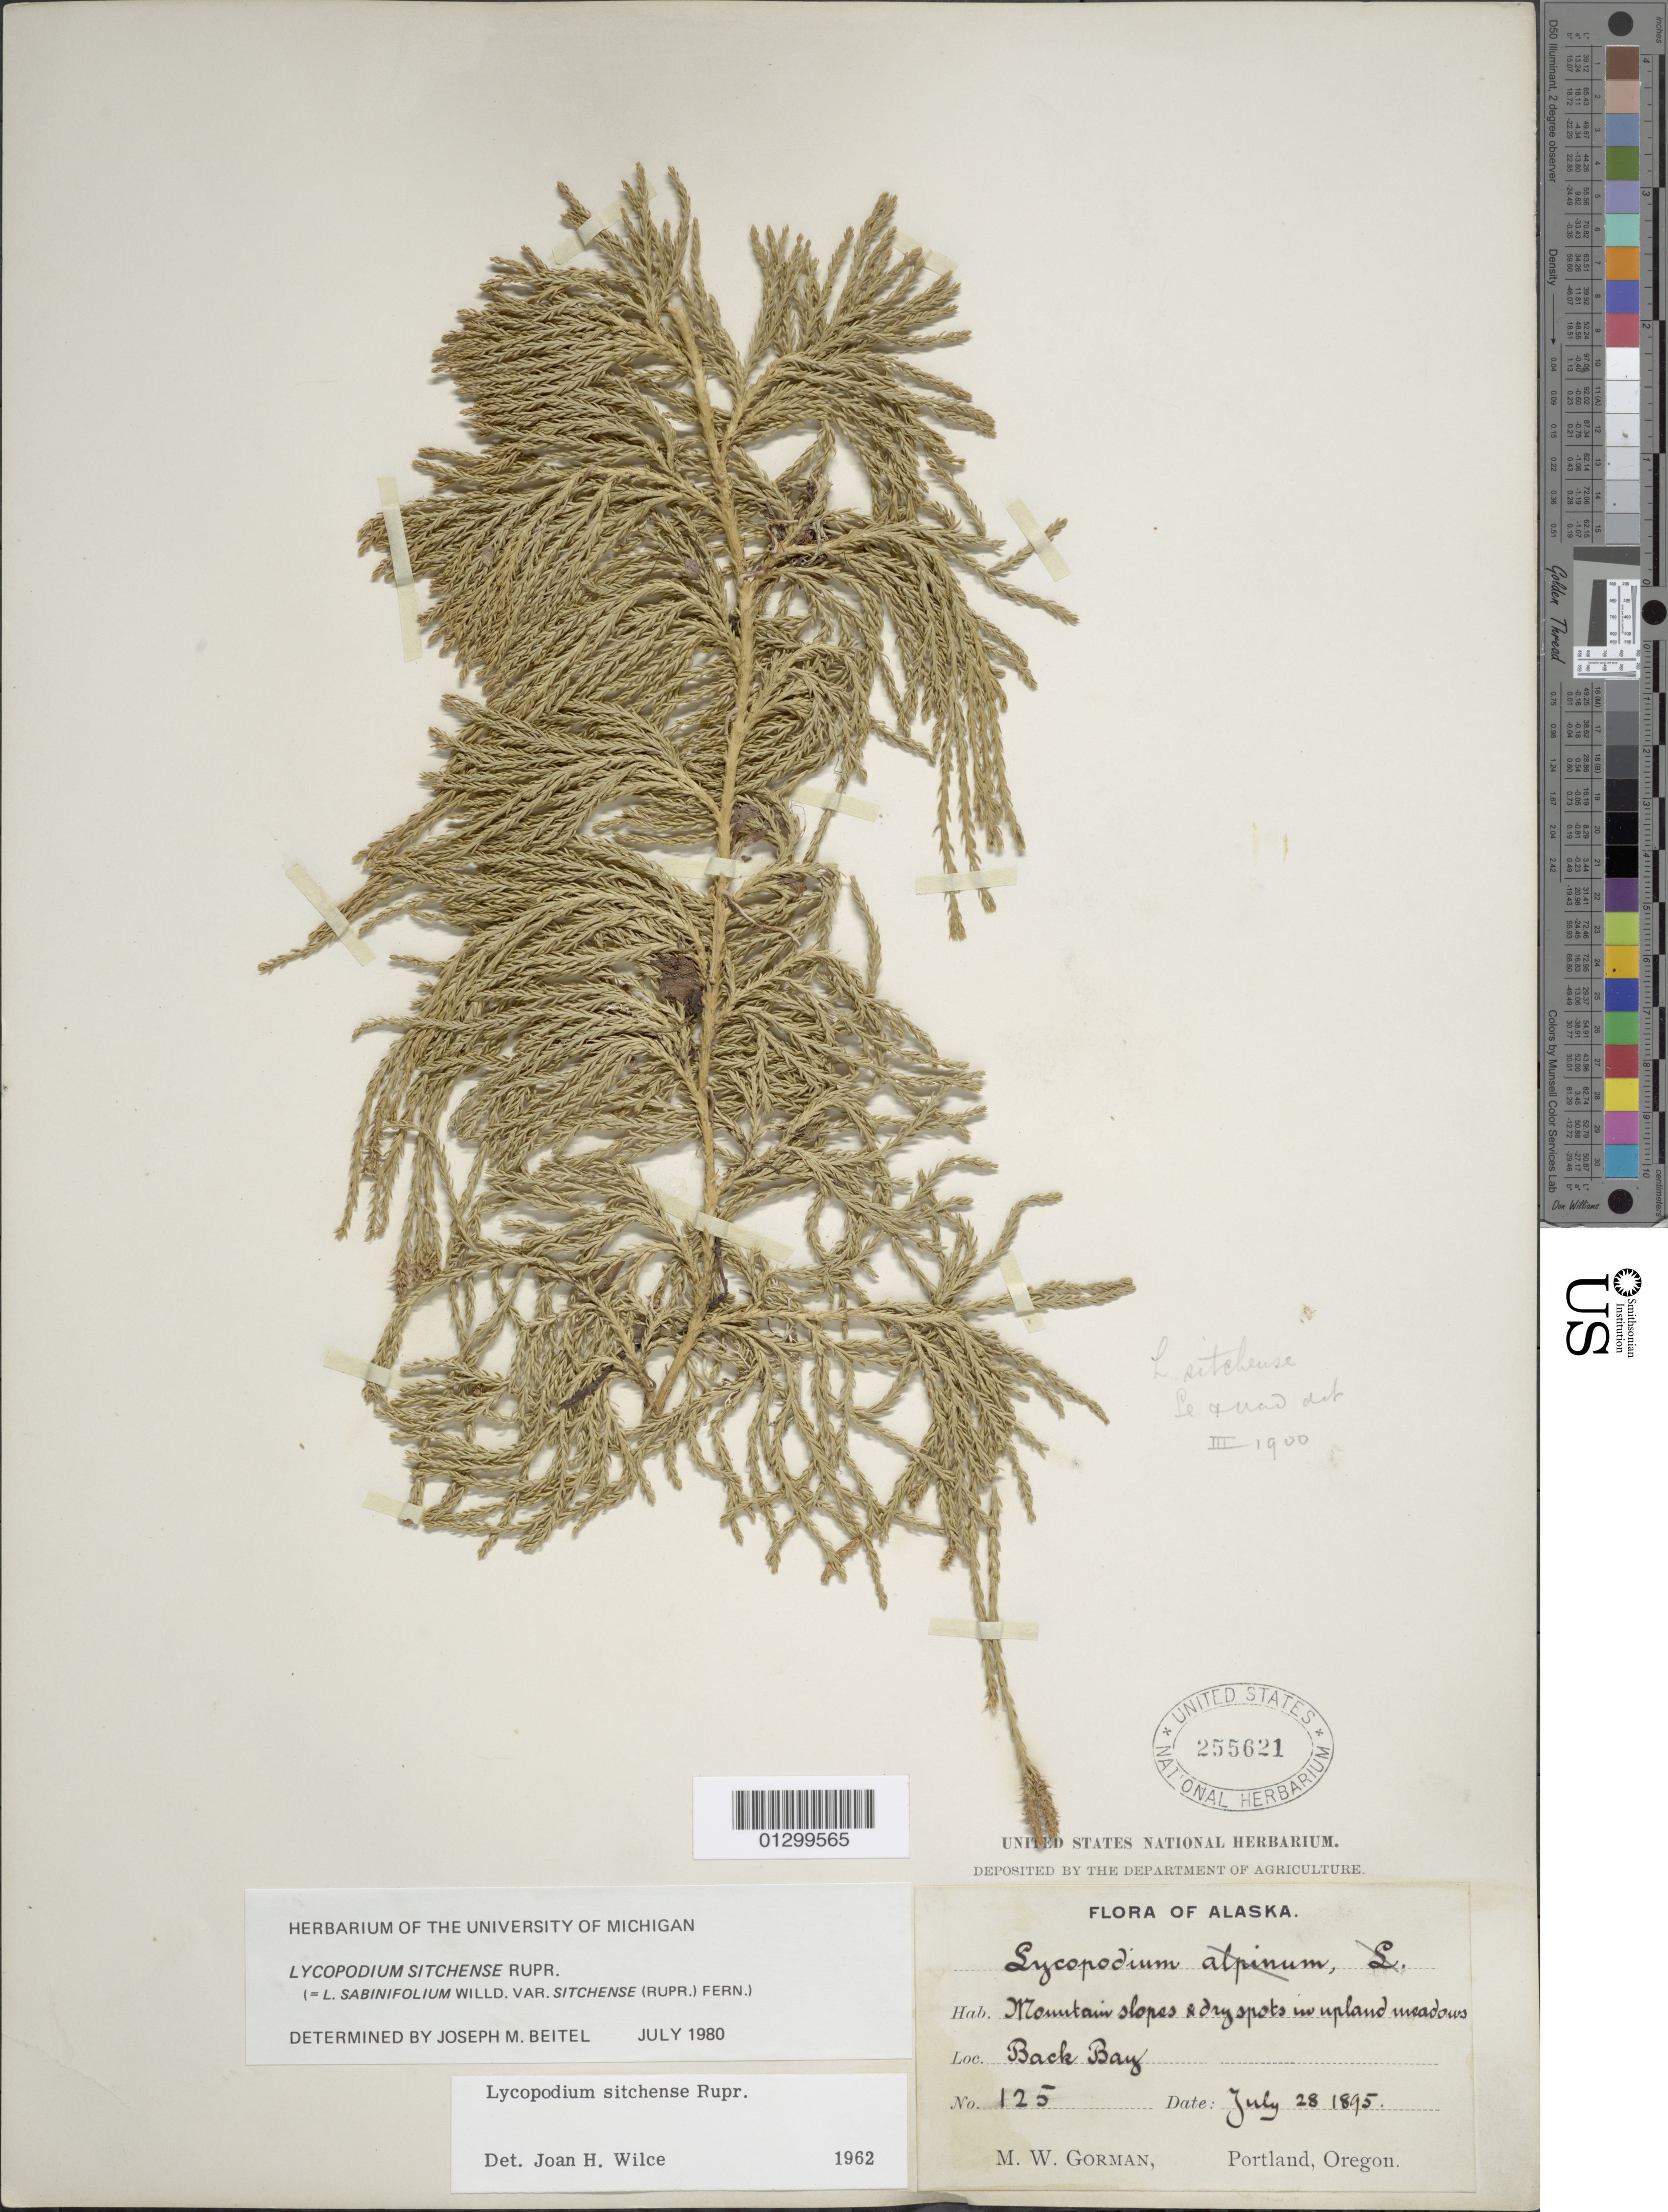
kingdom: Plantae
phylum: Tracheophyta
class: Lycopodiopsida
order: Lycopodiales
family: Lycopodiaceae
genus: Diphasiastrum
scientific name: Diphasiastrum sitchense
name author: (Rupr.) Holub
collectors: M. W. Gorman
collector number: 125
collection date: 1895-07-28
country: United States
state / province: Alaska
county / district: Kodiak Island Borough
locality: Back Bay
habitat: Mountain slopes and dry spots in upland meadows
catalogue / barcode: US 255621